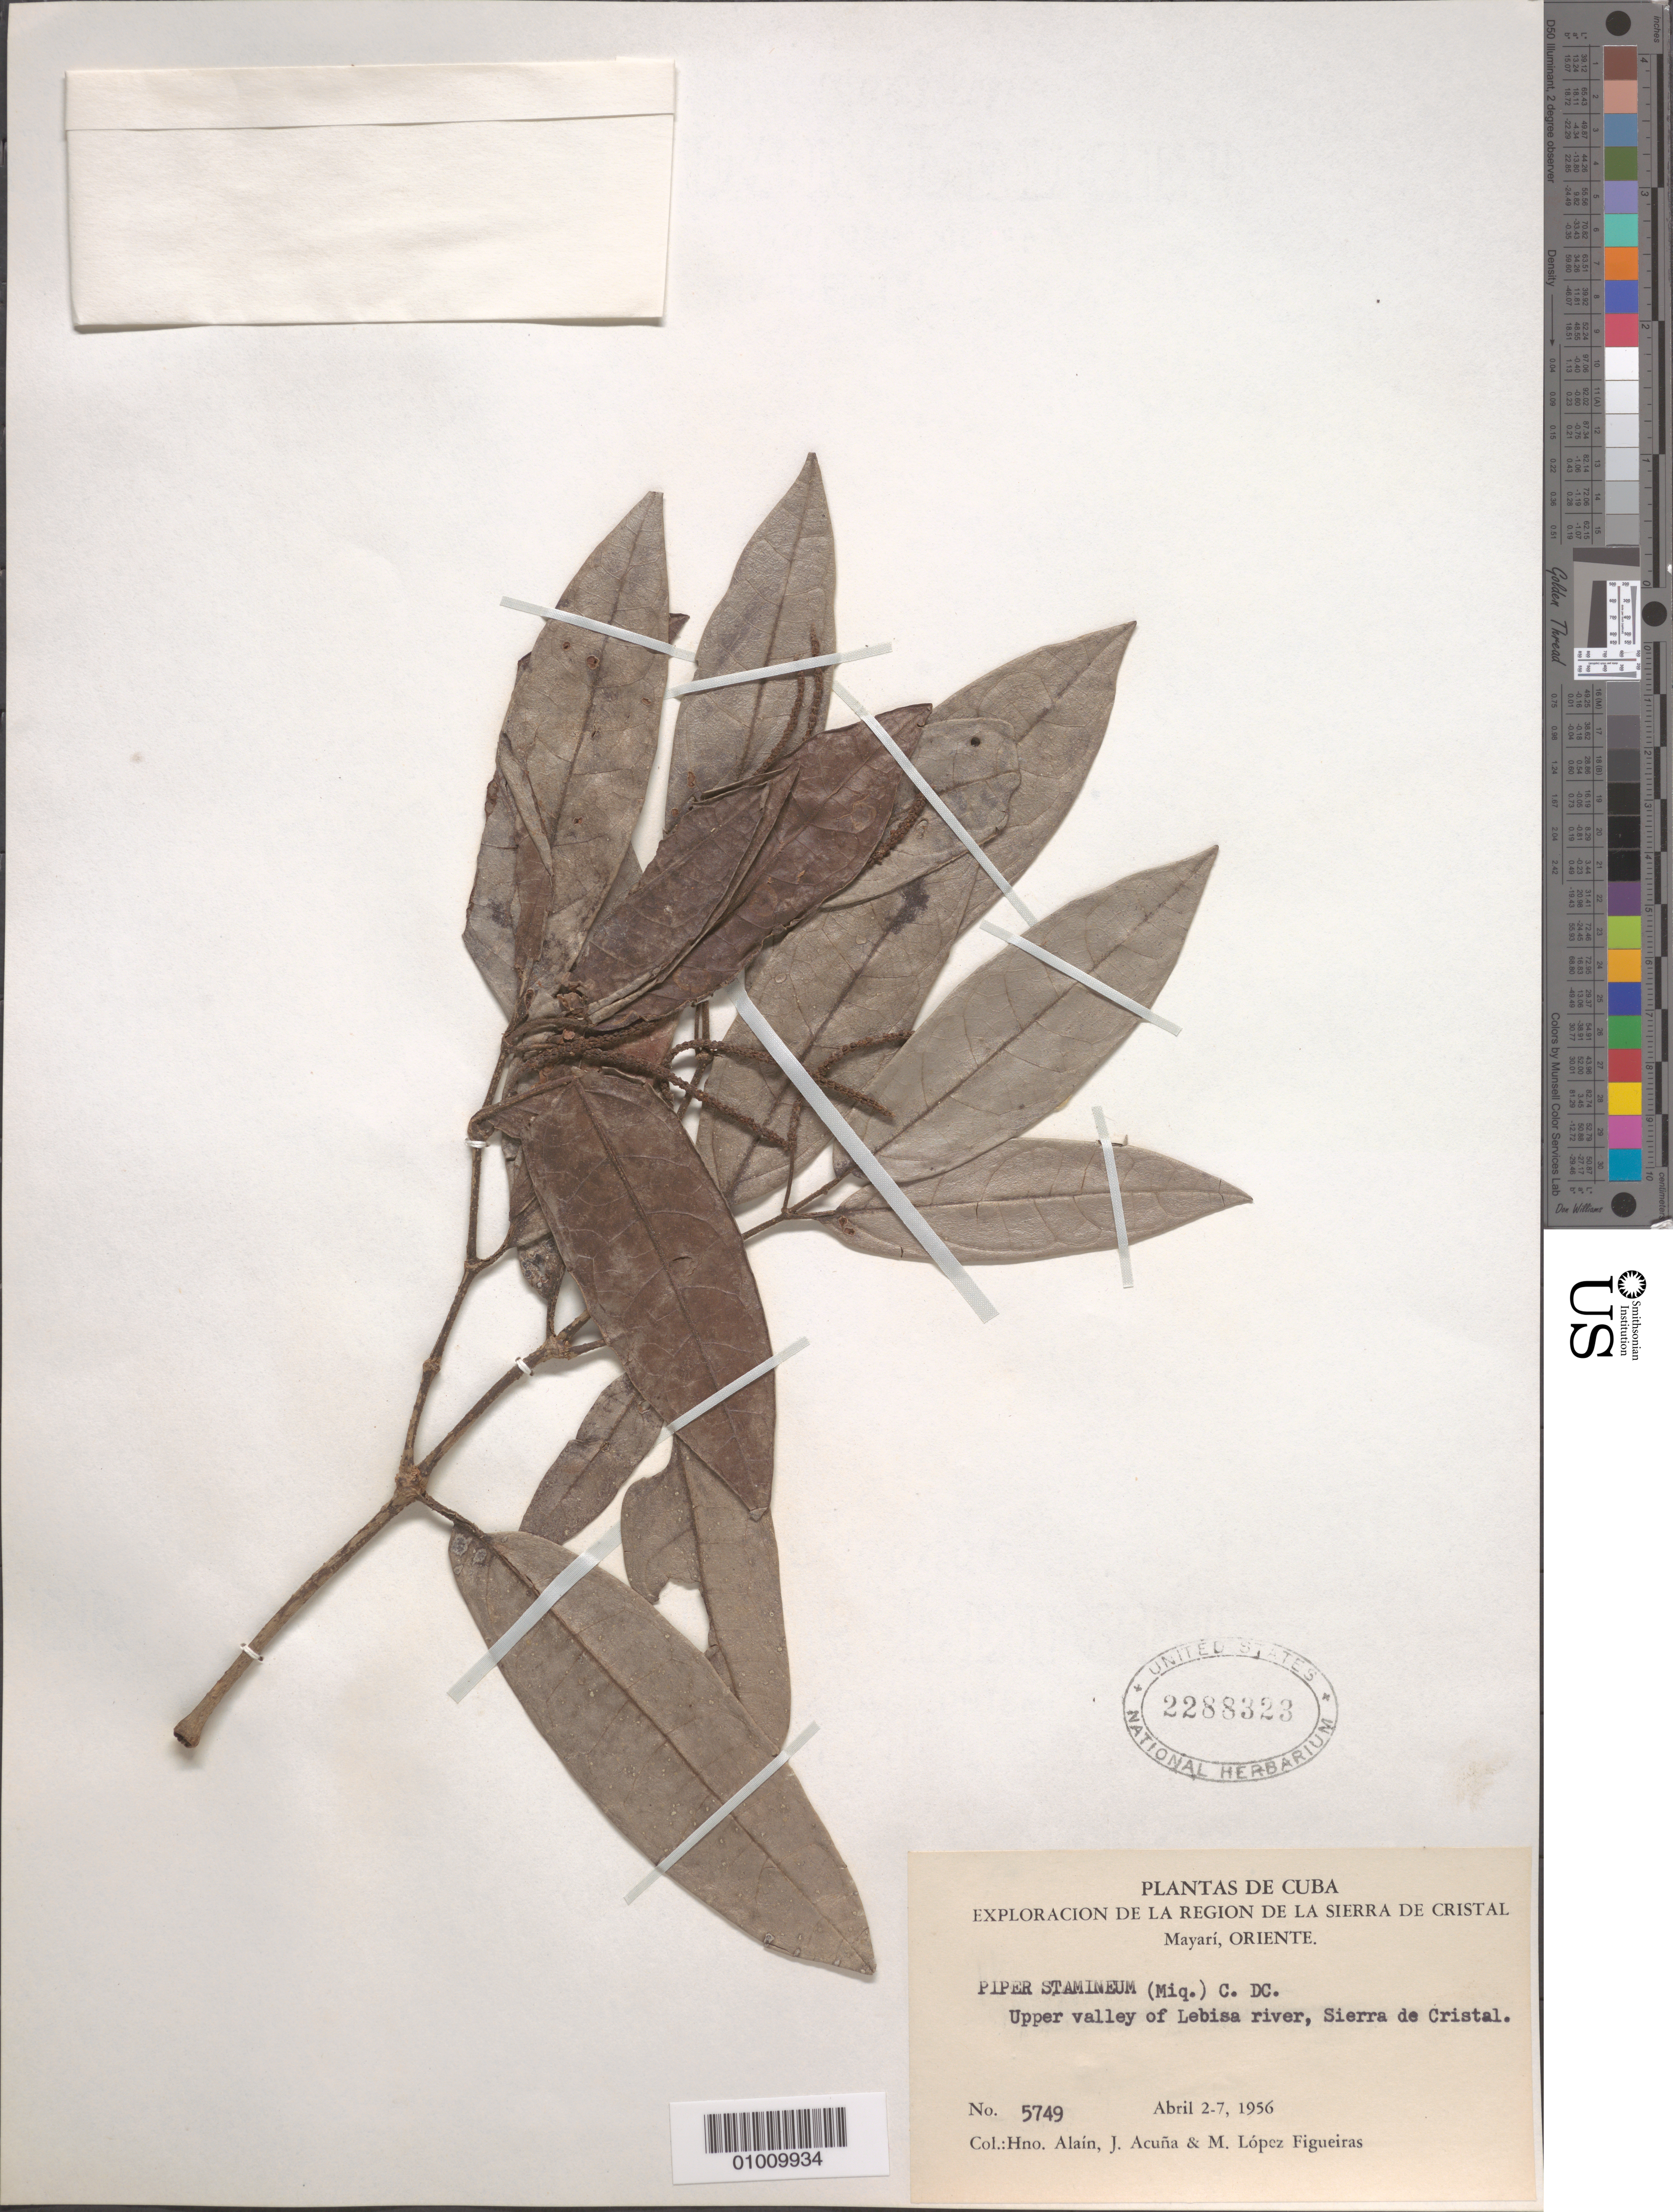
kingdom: Plantae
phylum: Tracheophyta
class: Magnoliopsida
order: Piperales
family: Piperaceae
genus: Piper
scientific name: Piper stamineum var. stamineum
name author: (Miq.) C. DC.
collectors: A. H. Liogier, J. Acuña & M. López Figueiras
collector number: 5749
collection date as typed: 02 Apr 1956 to 07 Apr 1956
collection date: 1956-04-02/1956-04-07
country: Cuba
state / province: Oriente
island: Cuba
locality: Upper Valley of Lebisa river, Sierra de Cristal Mayari, Oriente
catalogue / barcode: US 2288323